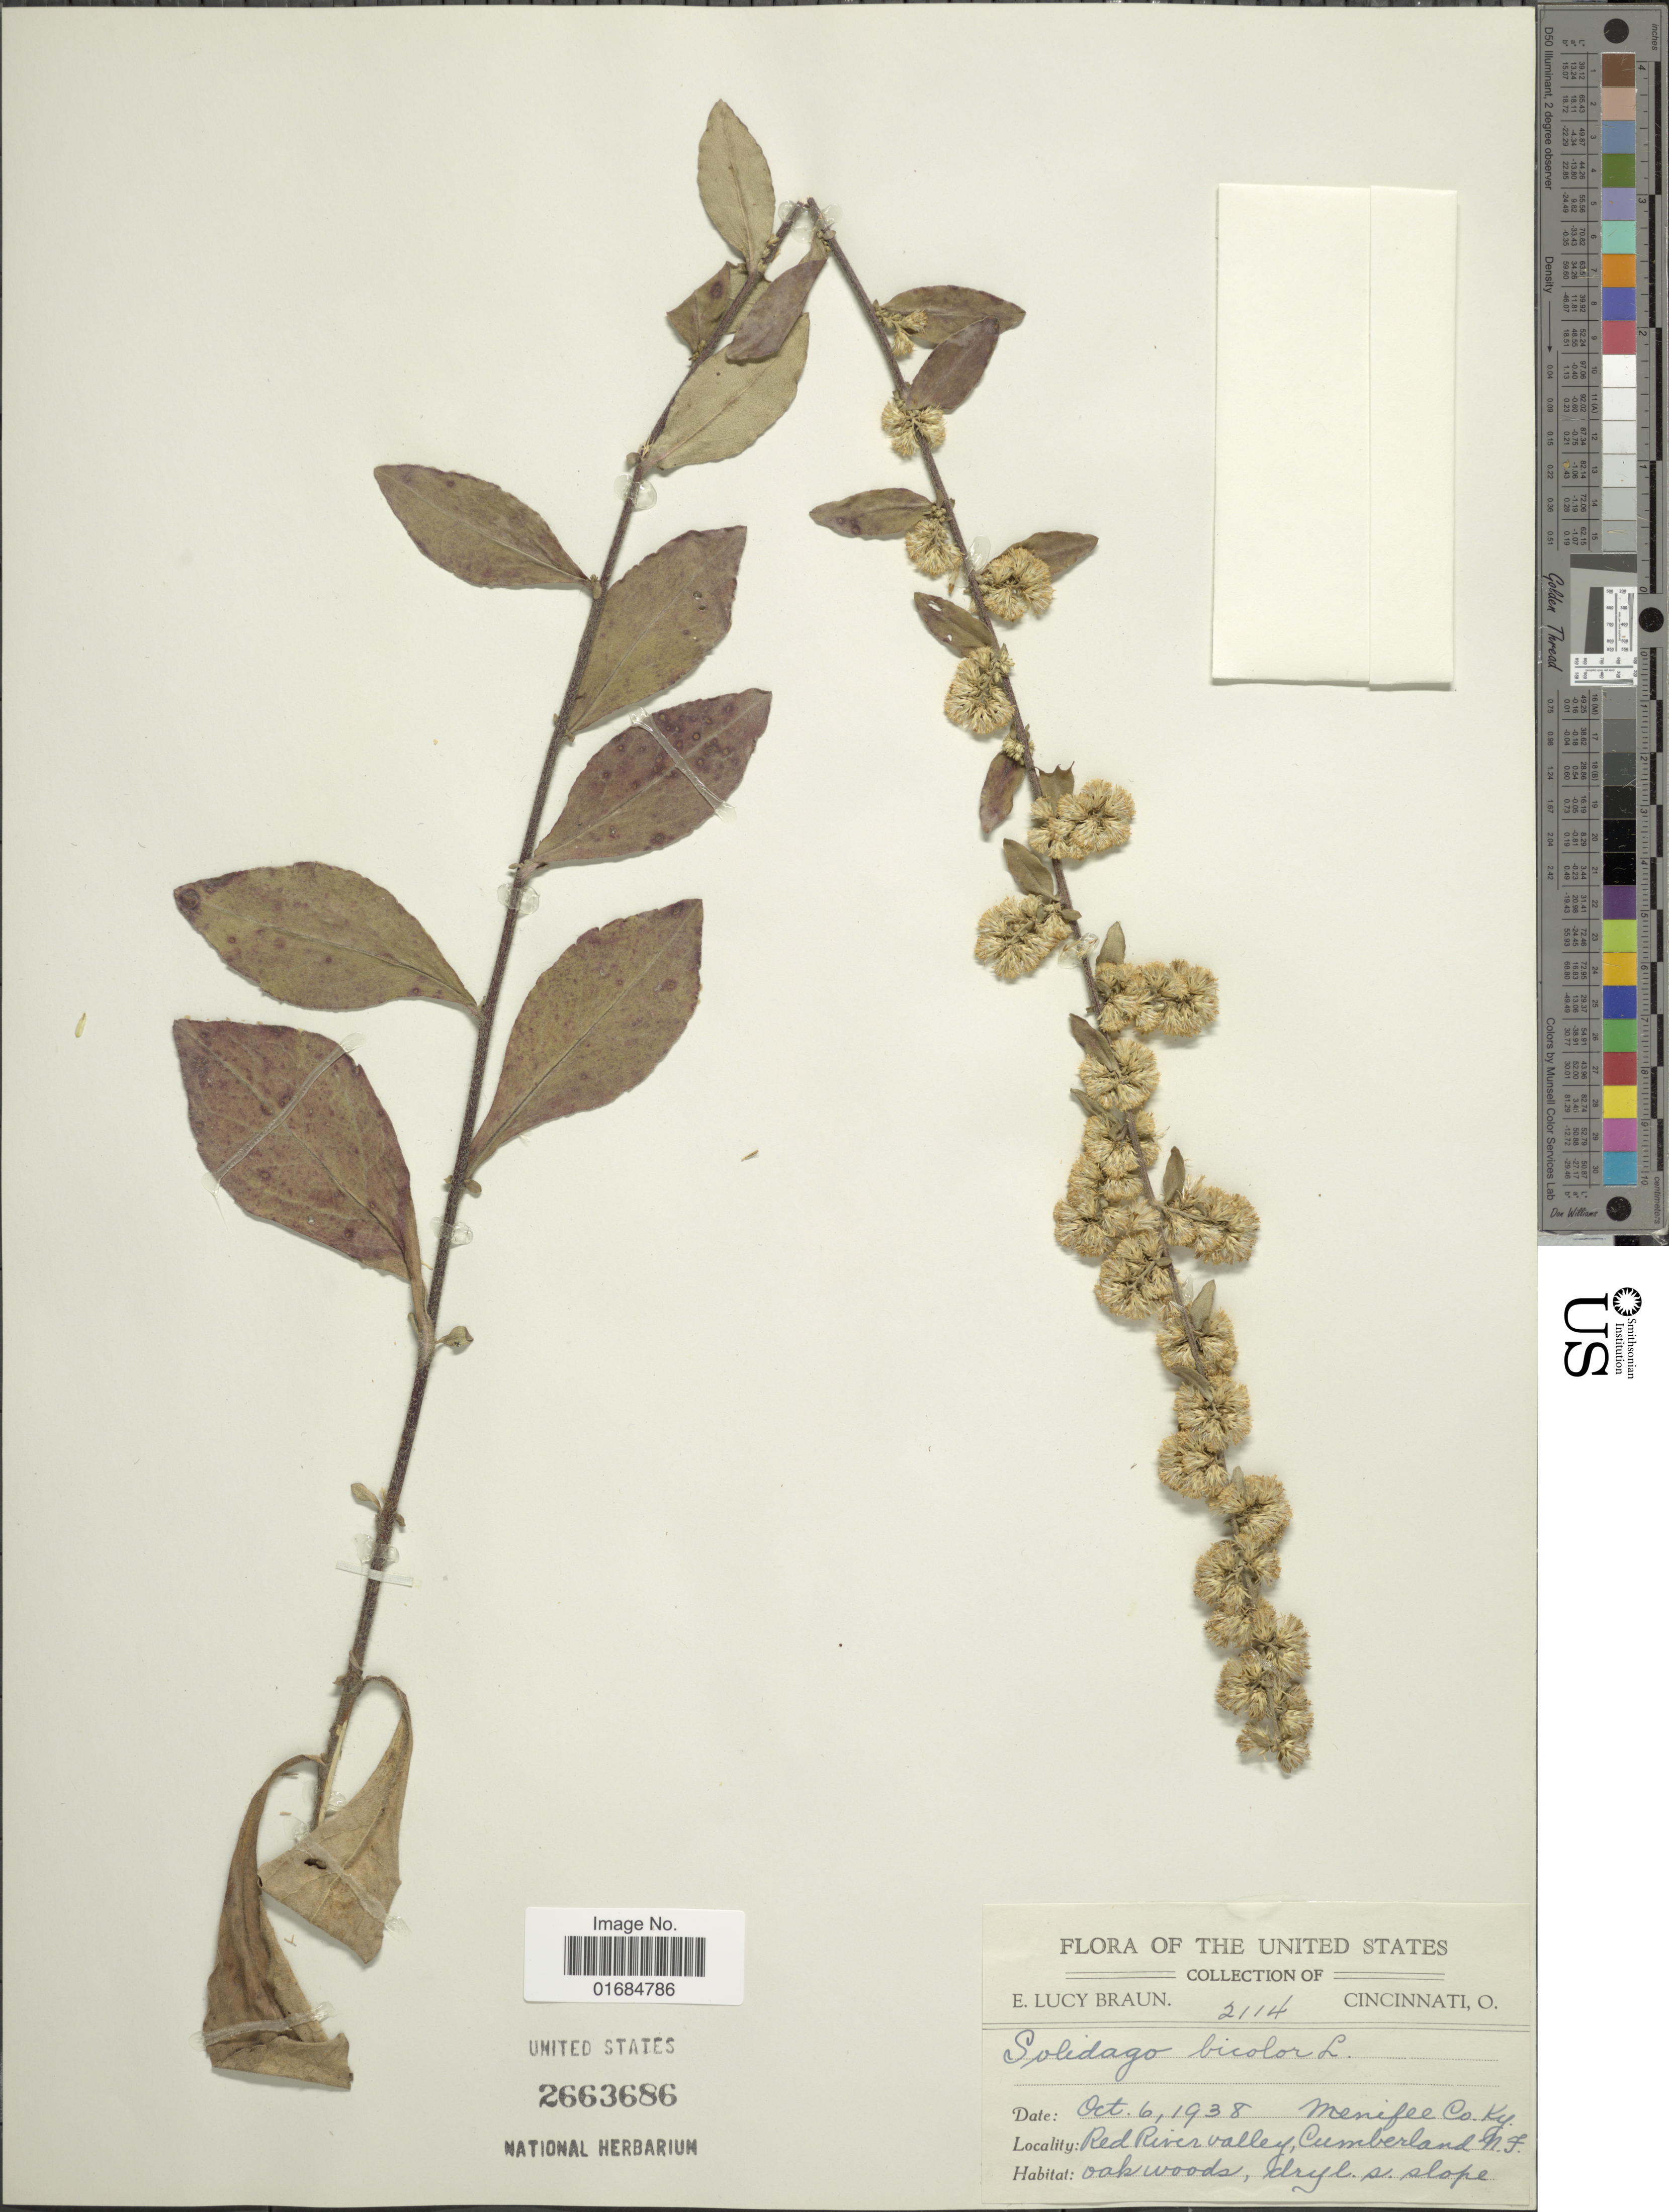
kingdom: Plantae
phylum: Tracheophyta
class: Magnoliopsida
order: Asterales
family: Asteraceae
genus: Solidago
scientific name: Solidago bicolor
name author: L.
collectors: E. L. Braun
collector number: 2114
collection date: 1938-10-06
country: United States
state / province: Kentucky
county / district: Menifee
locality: Red River valley, Cumberland N.F.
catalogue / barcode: US 2663686